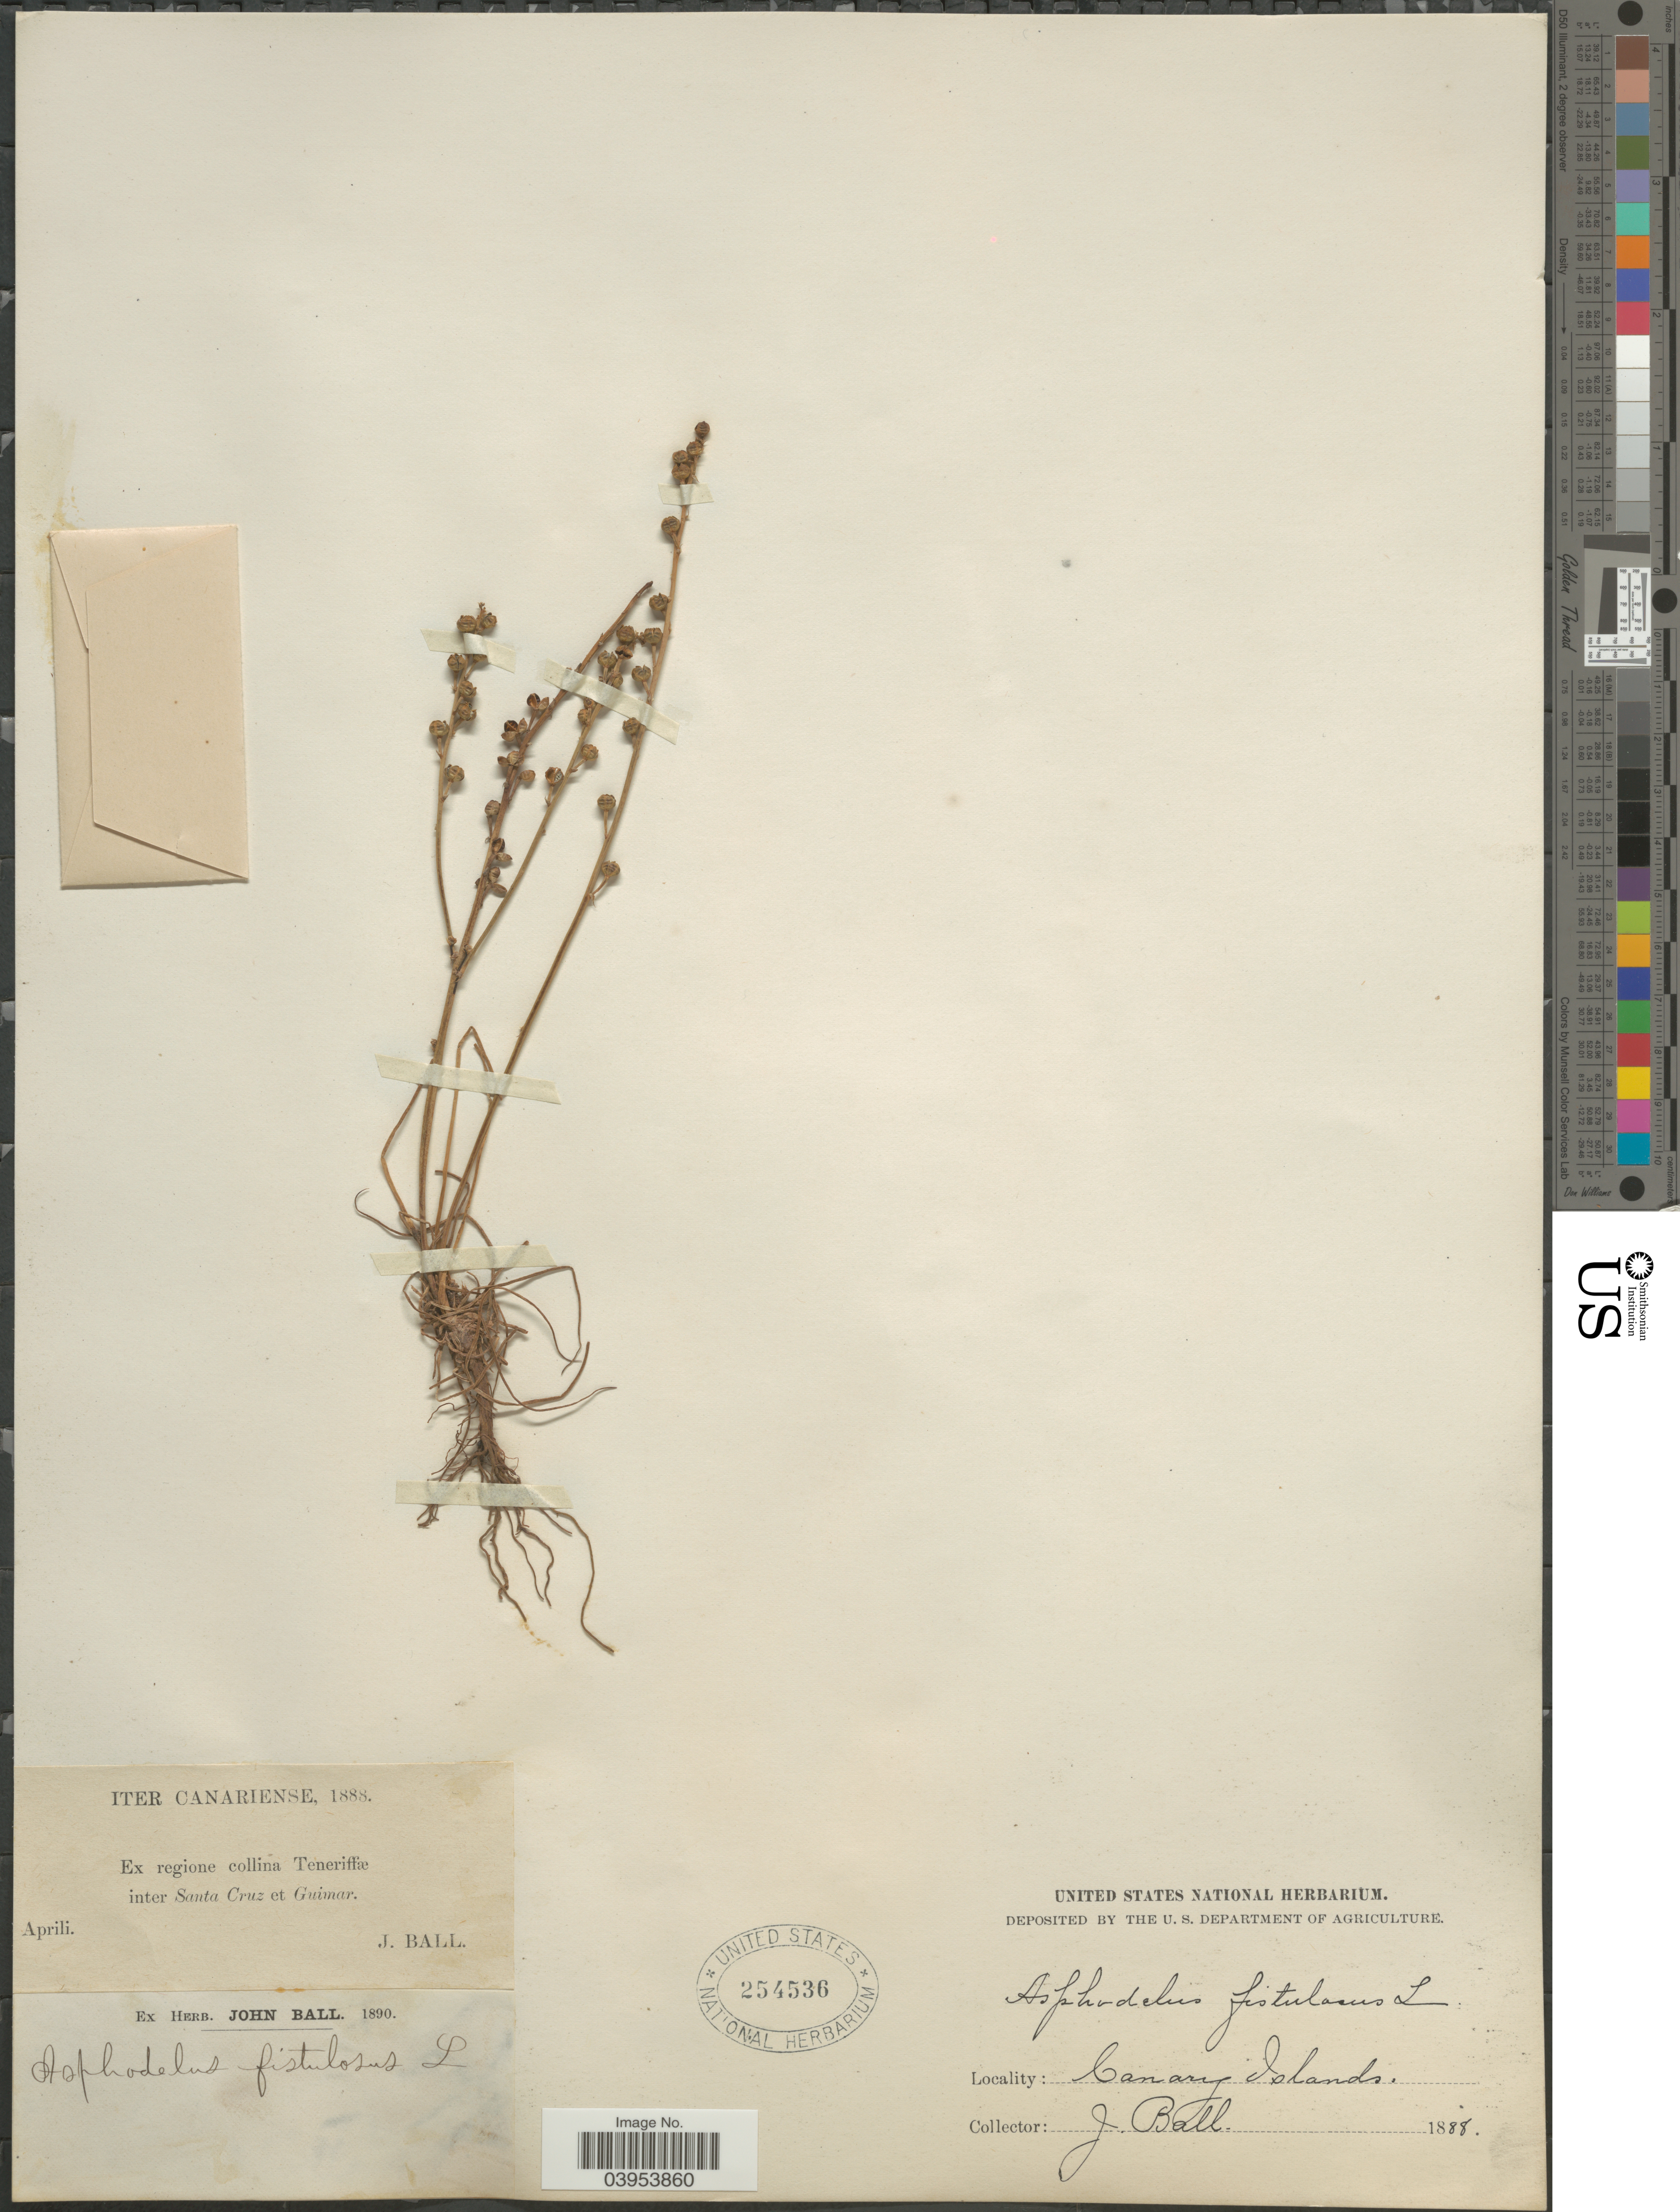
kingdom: Plantae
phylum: Tracheophyta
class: Liliopsida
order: Asparagales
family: Asphodelaceae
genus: Asphodelus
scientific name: Asphodelus fistulosus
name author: L.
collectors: J. Ball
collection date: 1888-04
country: Spain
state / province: Canarias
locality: Iter Canariense. Ex regione collina Teneriffae inter Santa Cruz et Guimar. Canary Islands.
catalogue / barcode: US 254536